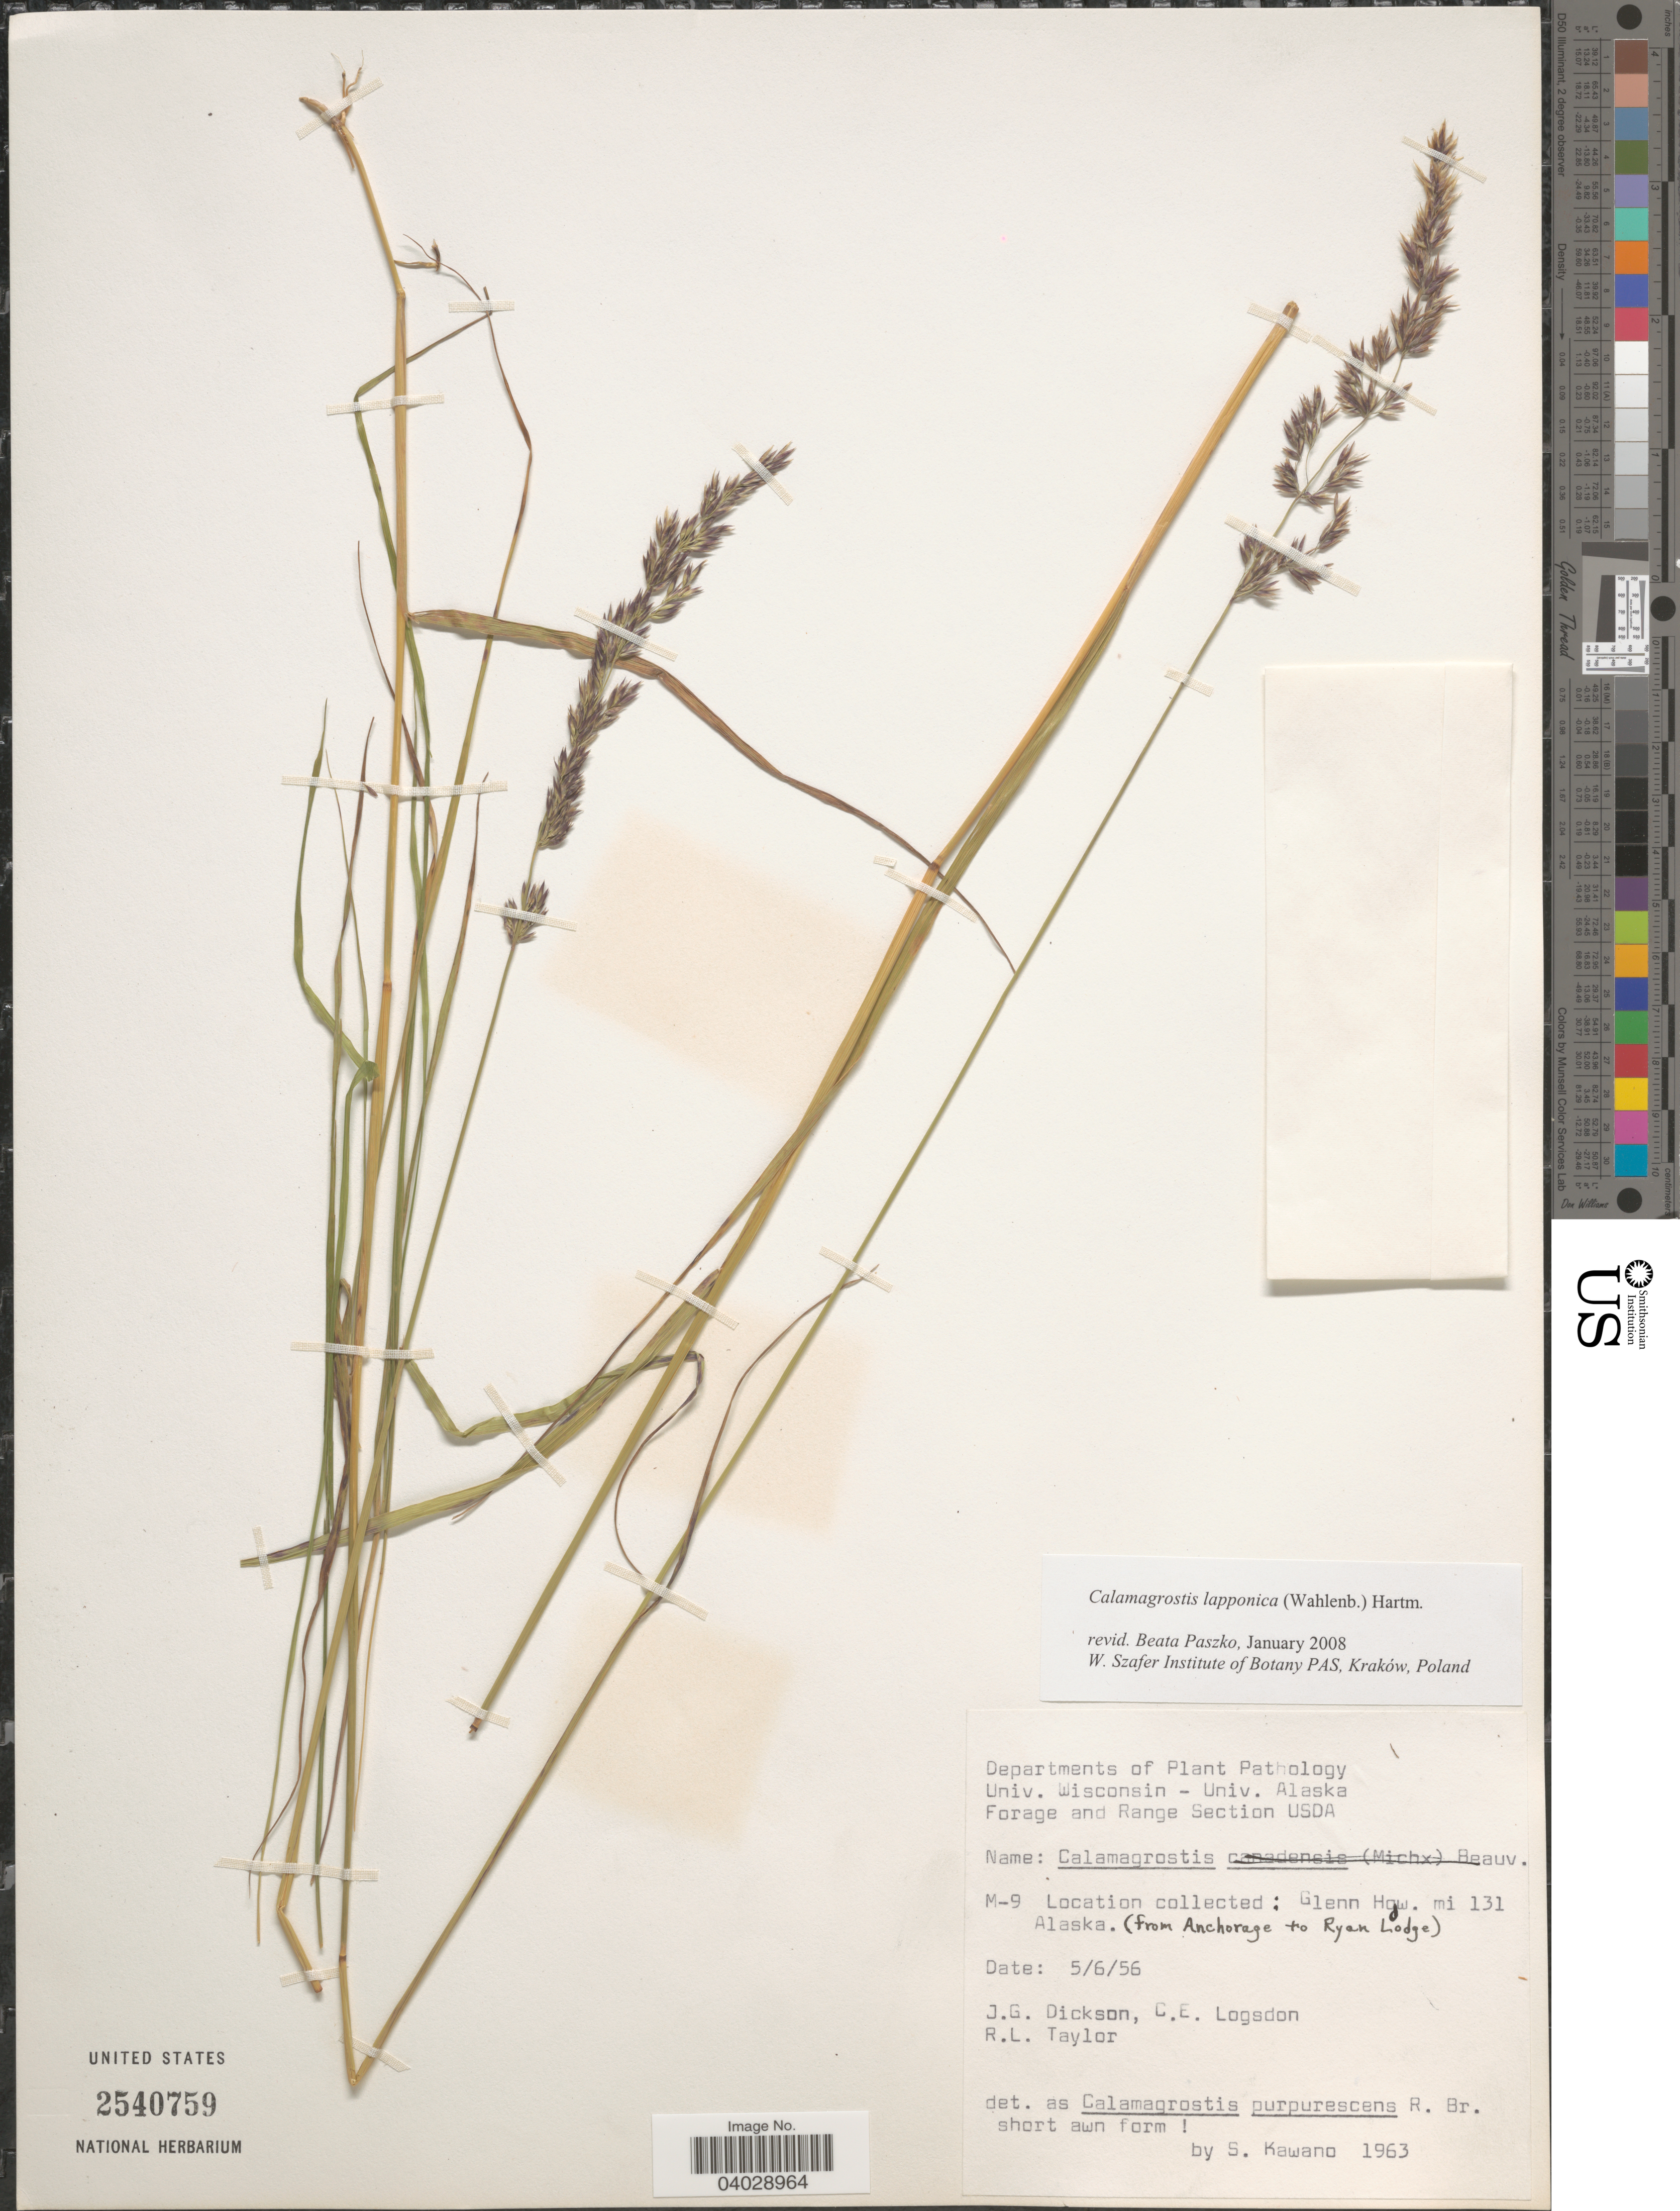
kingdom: Plantae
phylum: Tracheophyta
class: Liliopsida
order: Poales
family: Poaceae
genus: Calamagrostis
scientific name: Calamagrostis lapponica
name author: (Wahlenb.) Hartm.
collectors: J. Dickson, C. Logsdon & R. Taylor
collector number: M-9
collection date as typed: Transcribed d/m/y: 6/5/56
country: United States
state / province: Alaska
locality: Glenn Hgw. mi 131 Alaska. (from Anchorage to Ryan Lodge).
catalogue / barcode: US 2540759